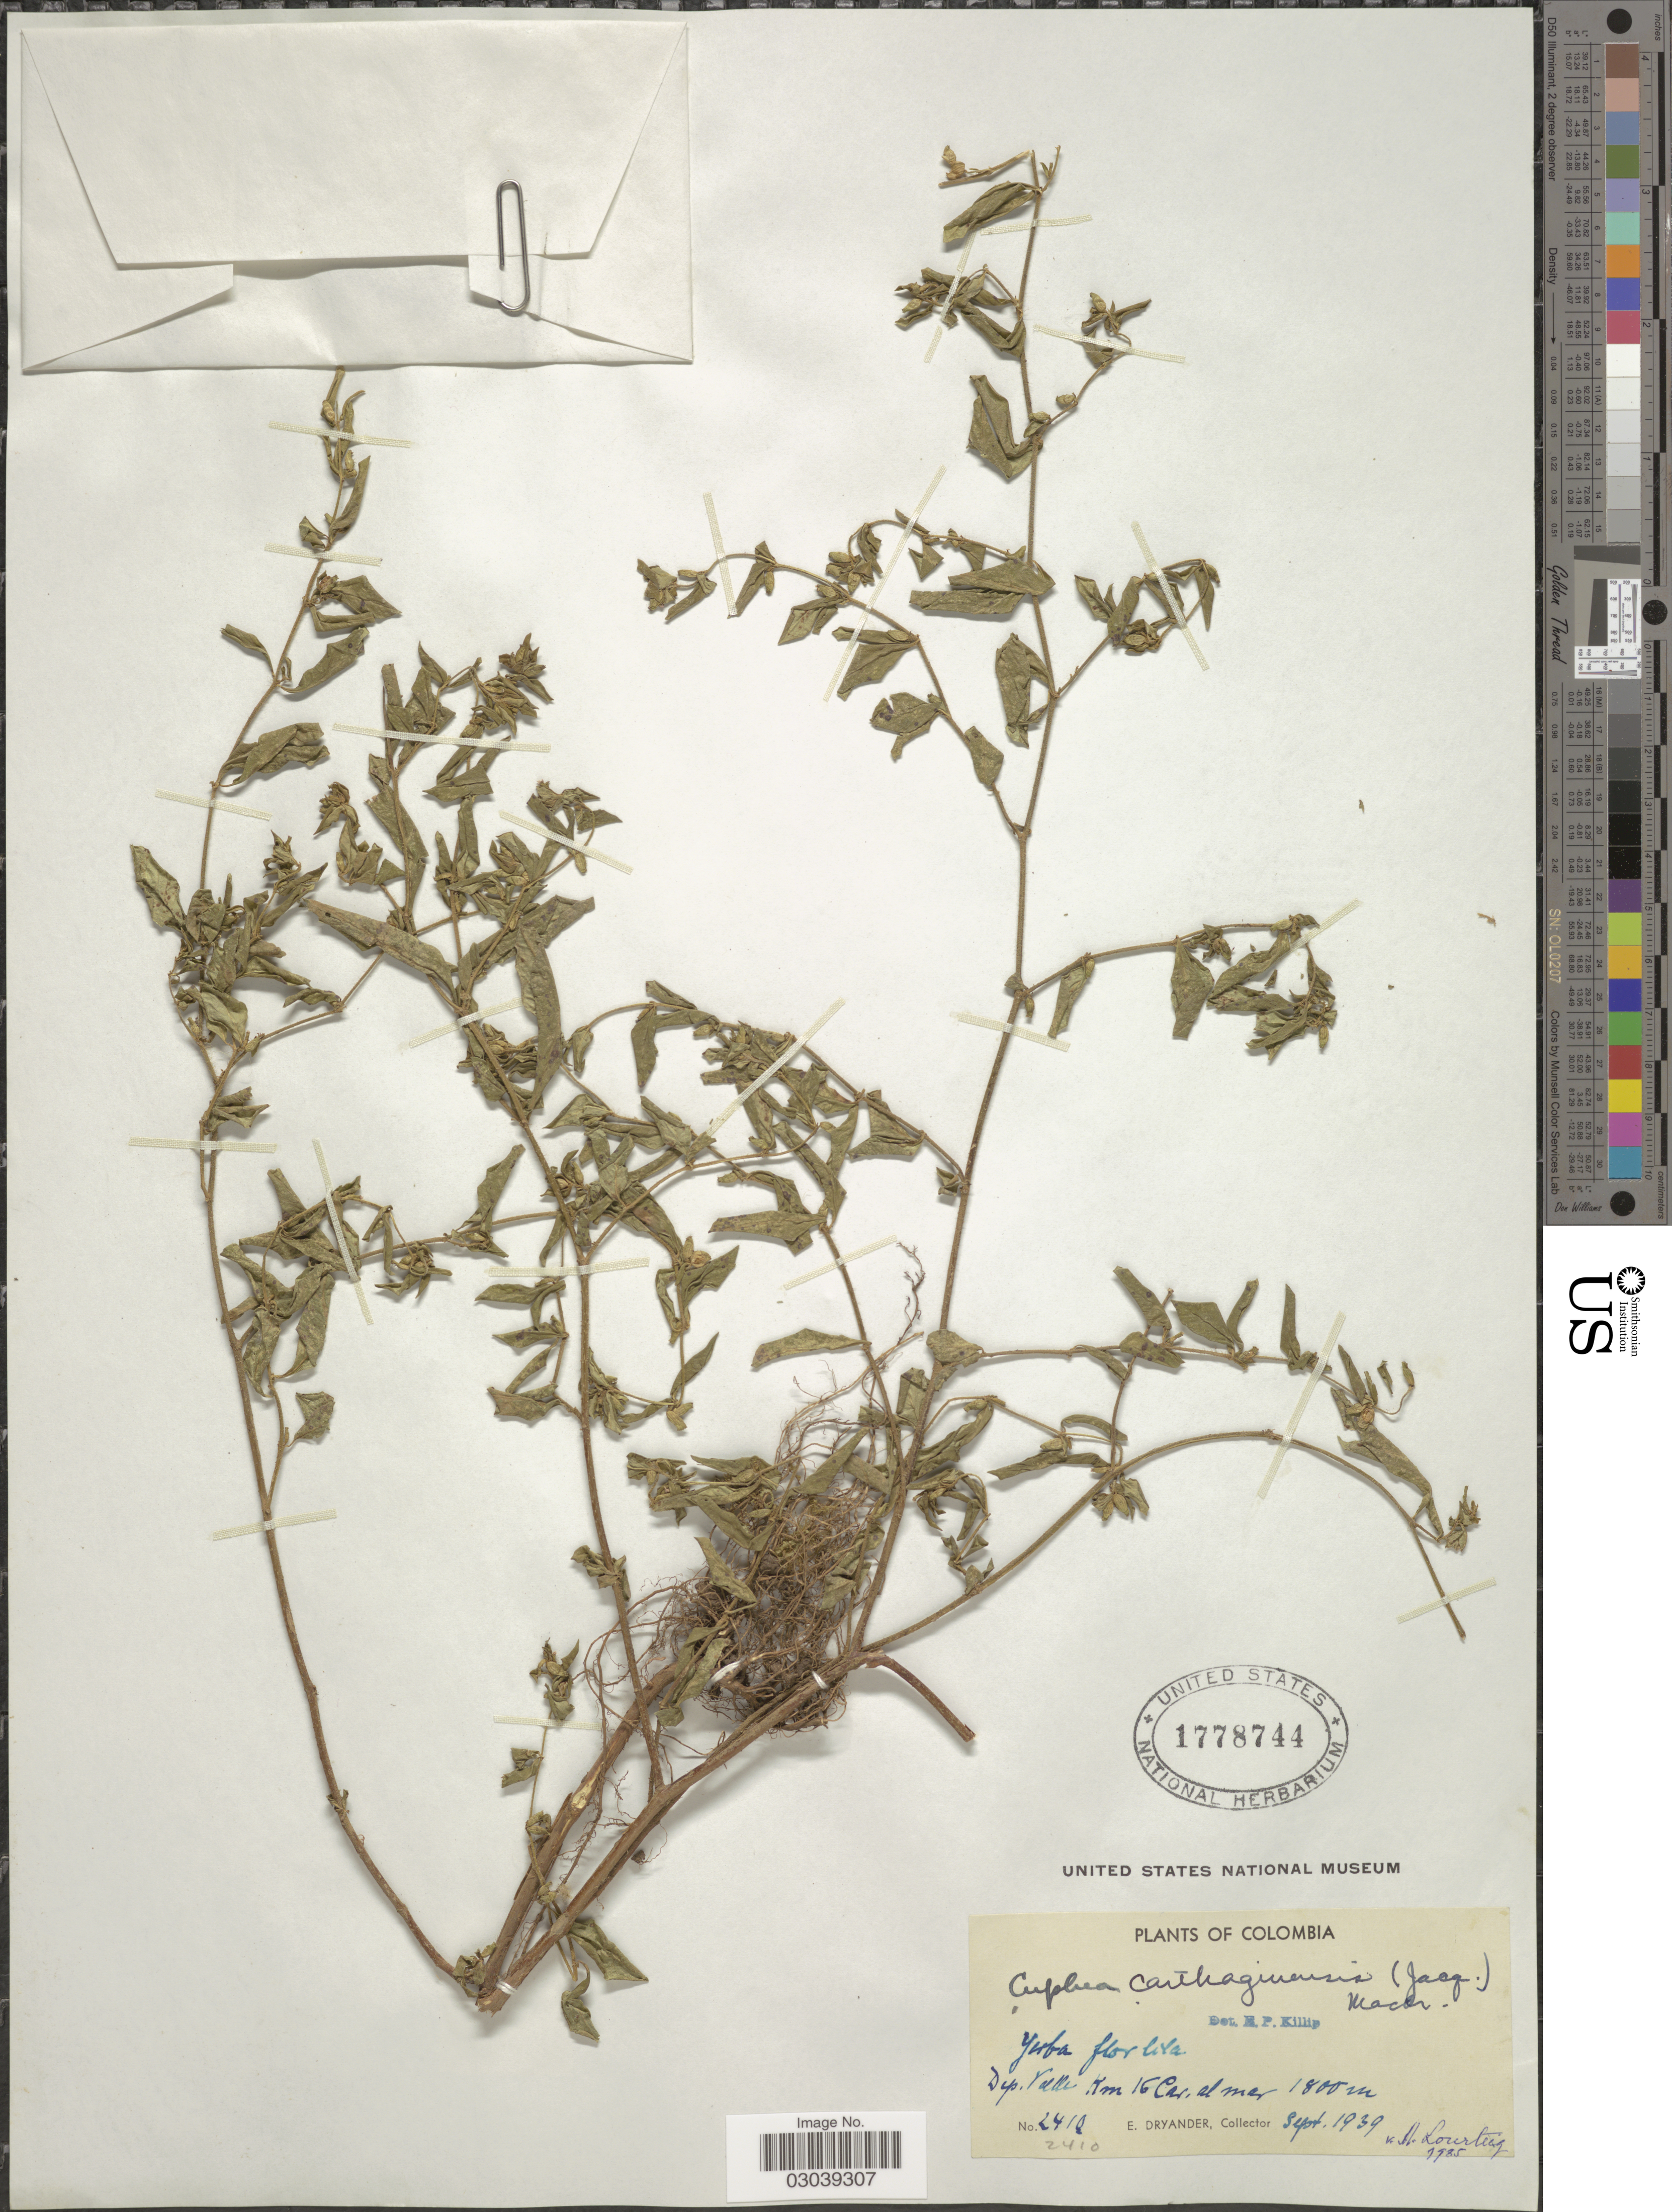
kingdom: Plantae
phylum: Tracheophyta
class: Magnoliopsida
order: Myrtales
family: Lythraceae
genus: Cuphea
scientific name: Cuphea carthagenensis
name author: (Jacq.) J.F. Macbr.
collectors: E. Dryander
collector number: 2410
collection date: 1939-09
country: Colombia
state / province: Valle del Cauca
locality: Dep. Valle. Km 16 Car. al mar.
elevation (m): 1800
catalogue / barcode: US 1778744